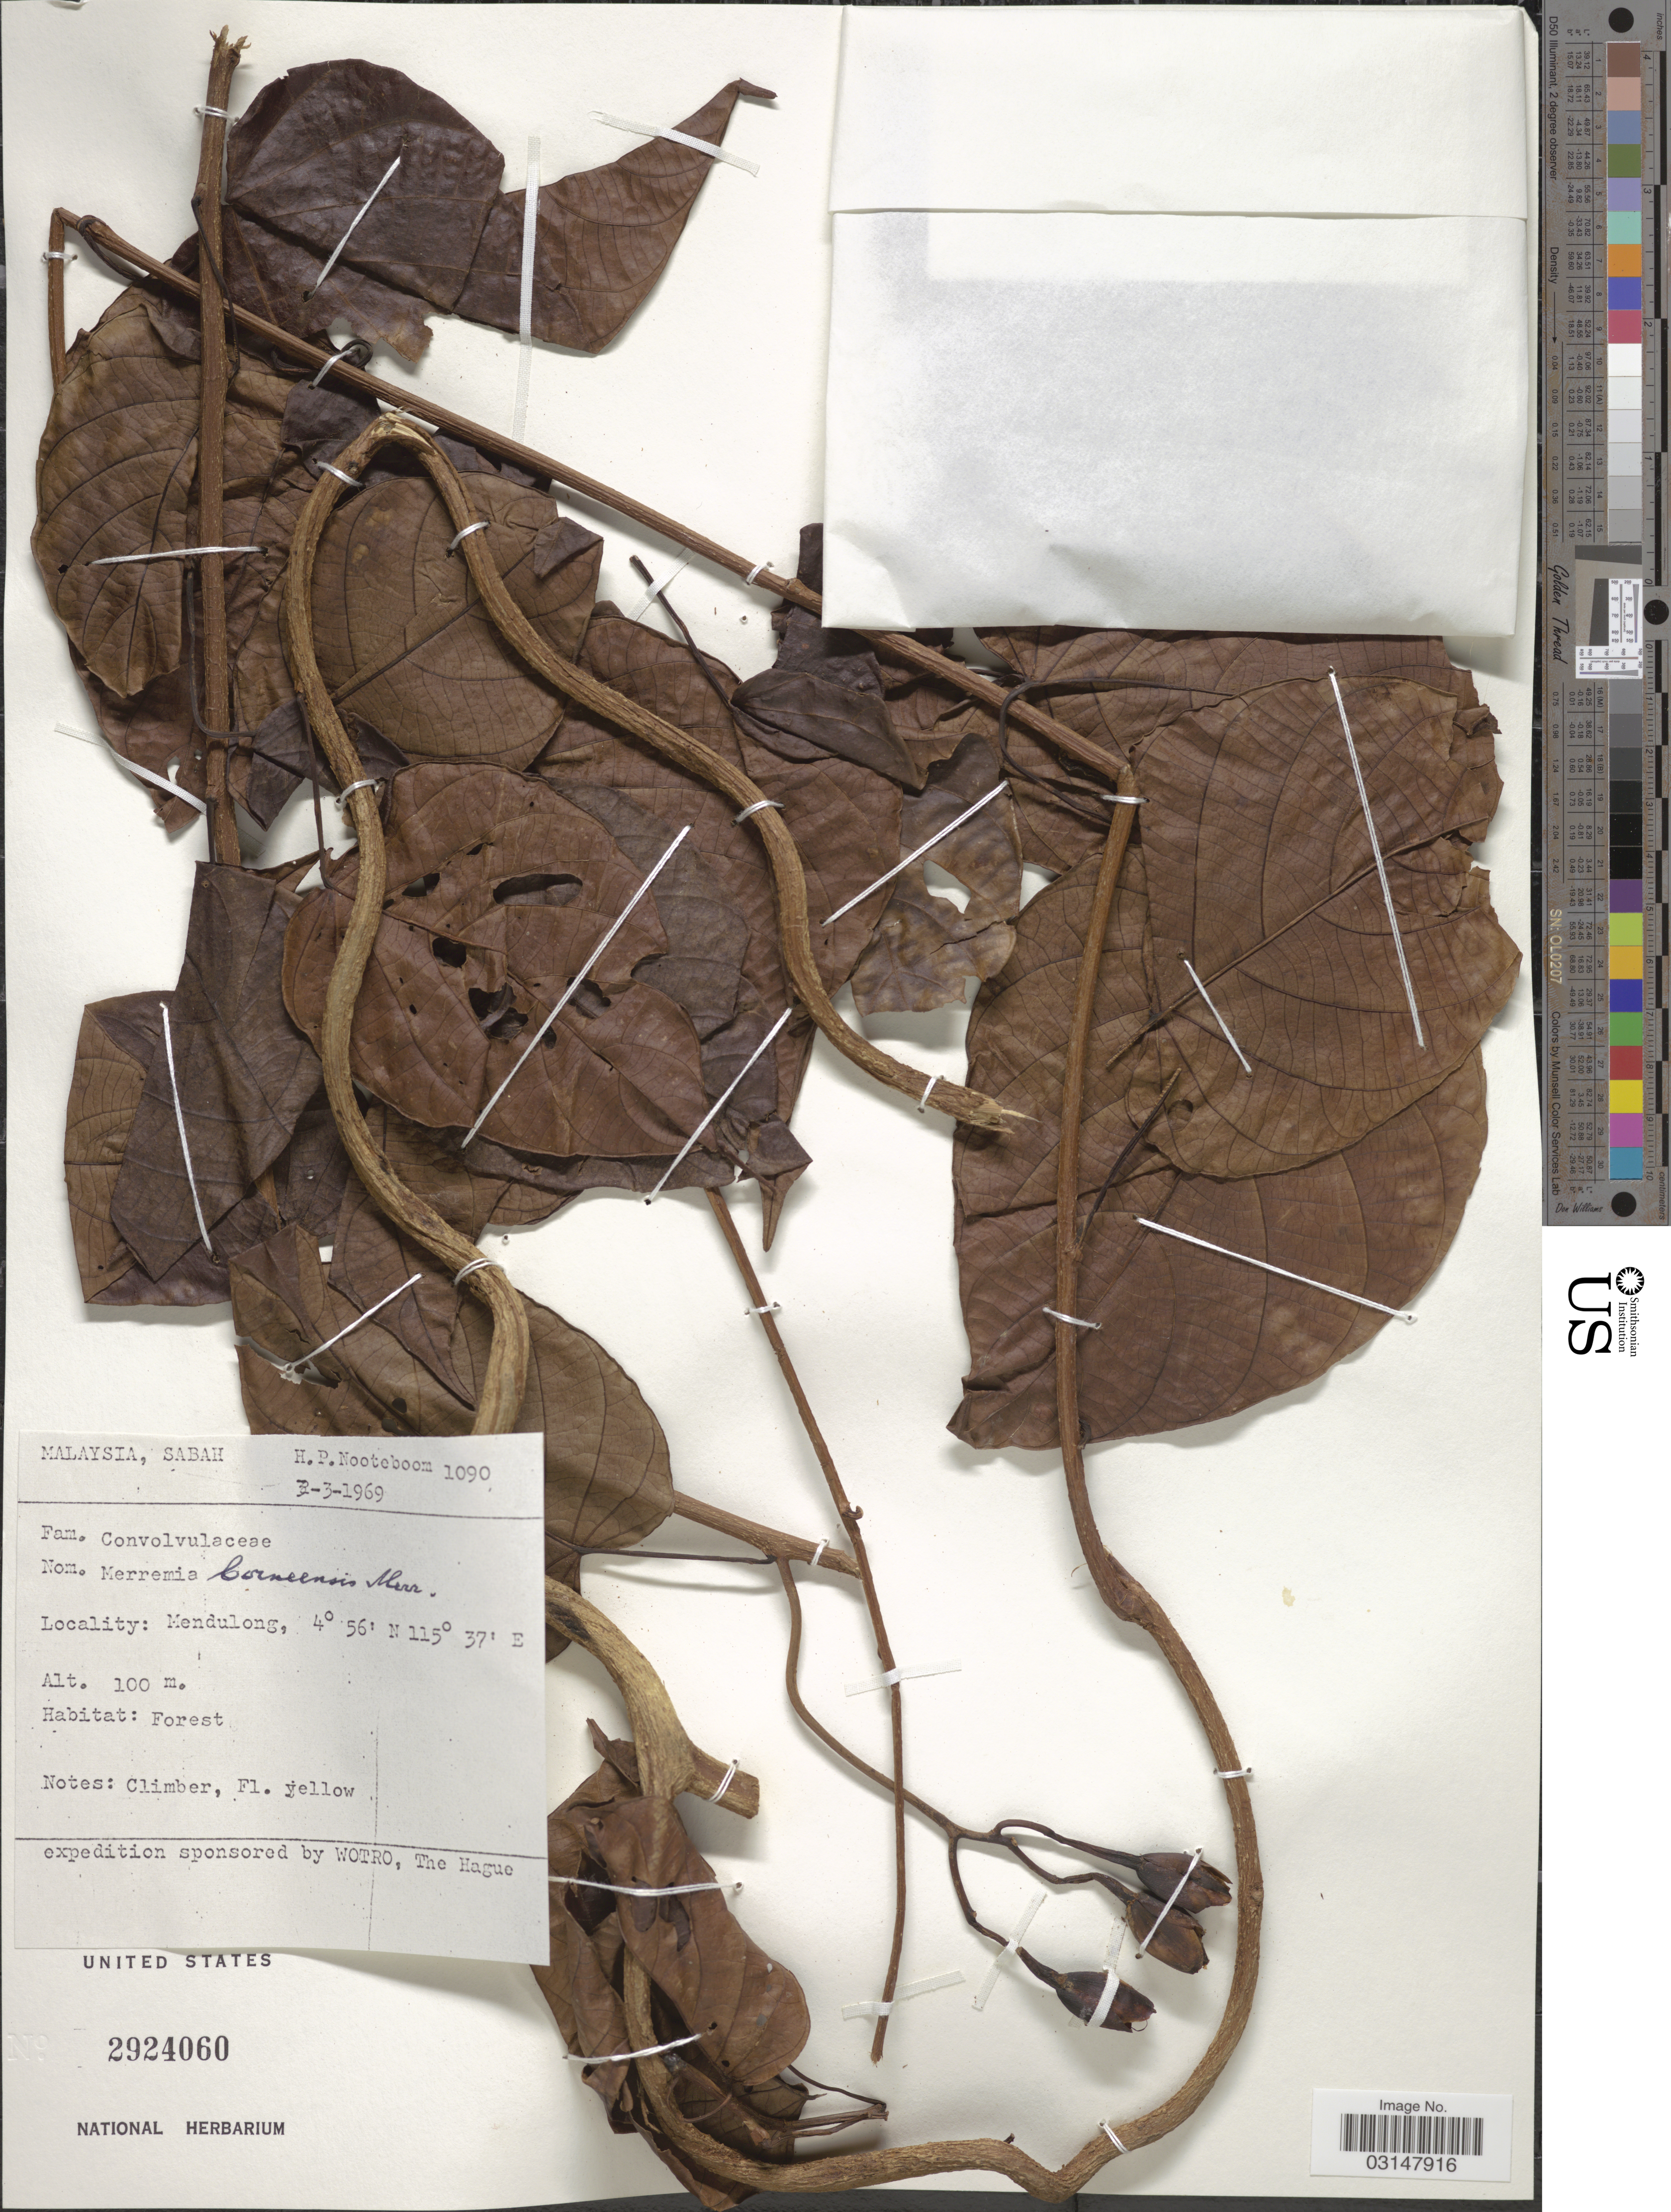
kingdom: Plantae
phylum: Tracheophyta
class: Magnoliopsida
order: Solanales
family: Convolvulaceae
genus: Decalobanthus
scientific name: Decalobanthus borneensis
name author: (Merr.) A. R. Simões & Staples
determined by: Wagner, W. L., (BOT), Smithsonian Institution - National Museum of Natural History (UNITED STATES)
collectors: H. P. Nooteboom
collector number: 1090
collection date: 1969-03-03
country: Malaysia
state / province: Sabah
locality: Mendulong.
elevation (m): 100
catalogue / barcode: US 2924060